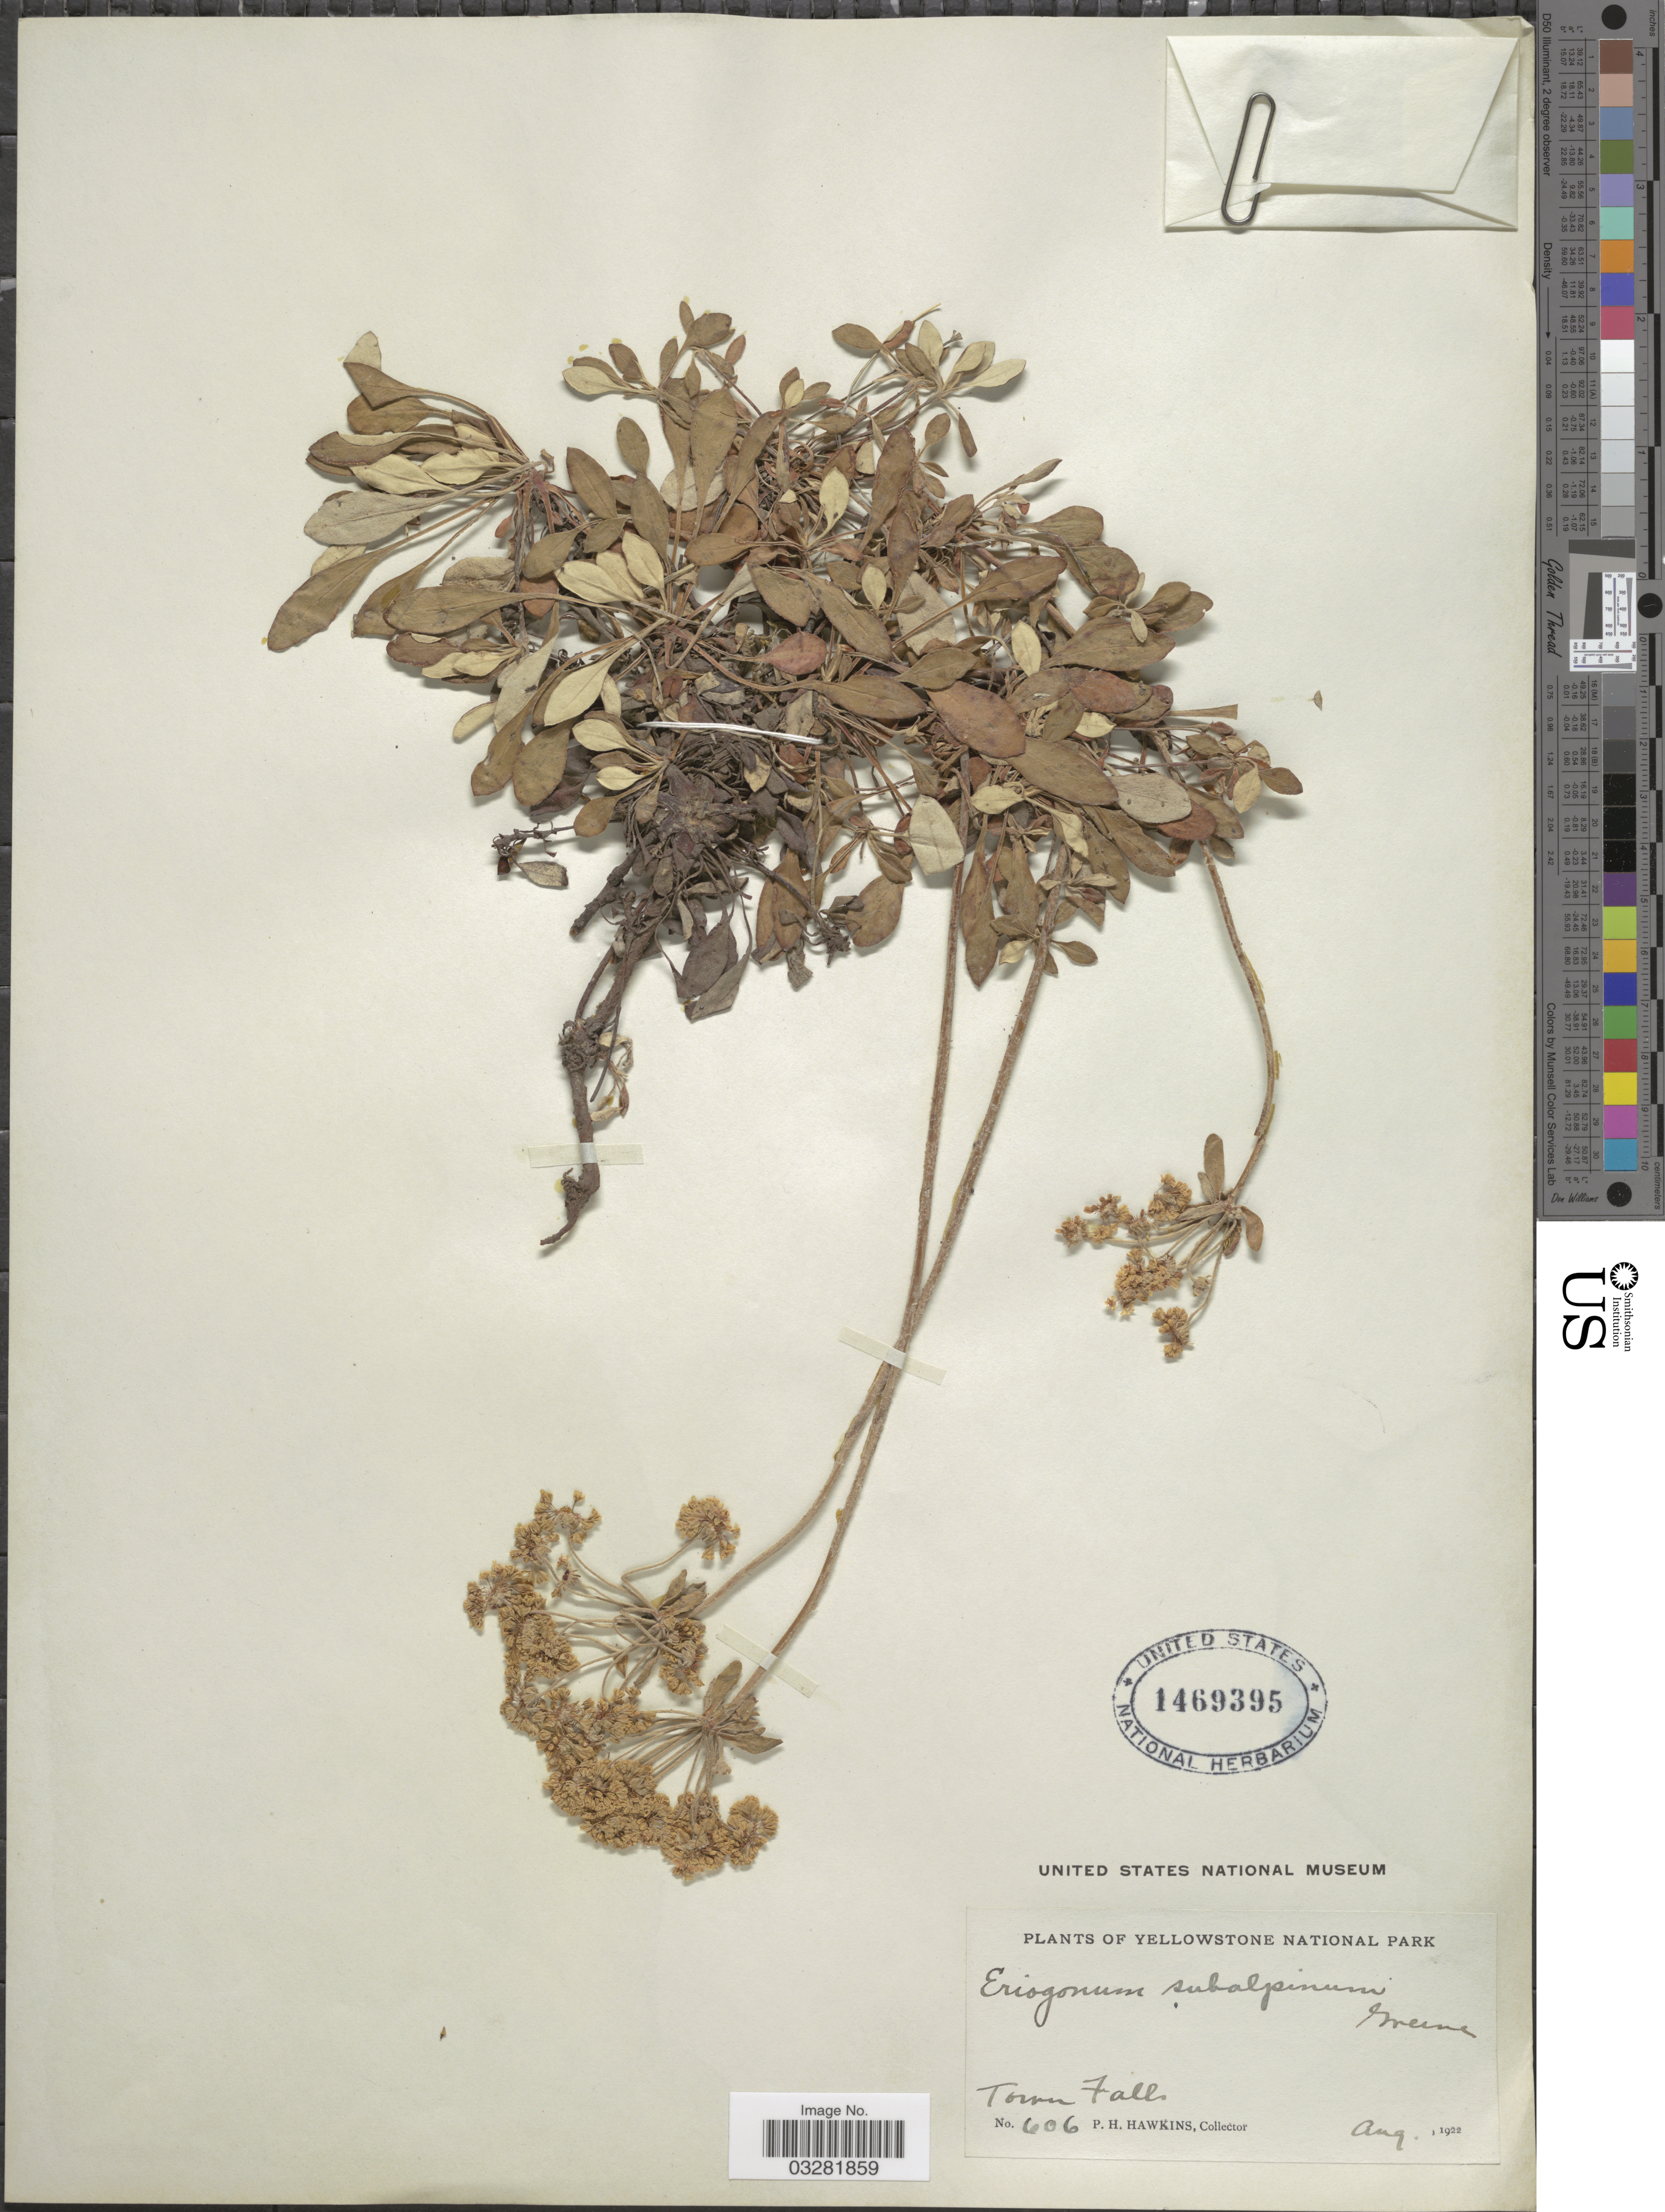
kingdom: Plantae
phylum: Tracheophyta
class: Magnoliopsida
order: Caryophyllales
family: Polygonaceae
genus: Eriogonum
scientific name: Eriogonum umbellatum var. subalpinum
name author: M.E. Jones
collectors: P. Hawkins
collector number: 606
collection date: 1922-08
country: United States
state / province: Wyoming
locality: Yellowstone Park. Tower Falls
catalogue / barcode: US 1469395